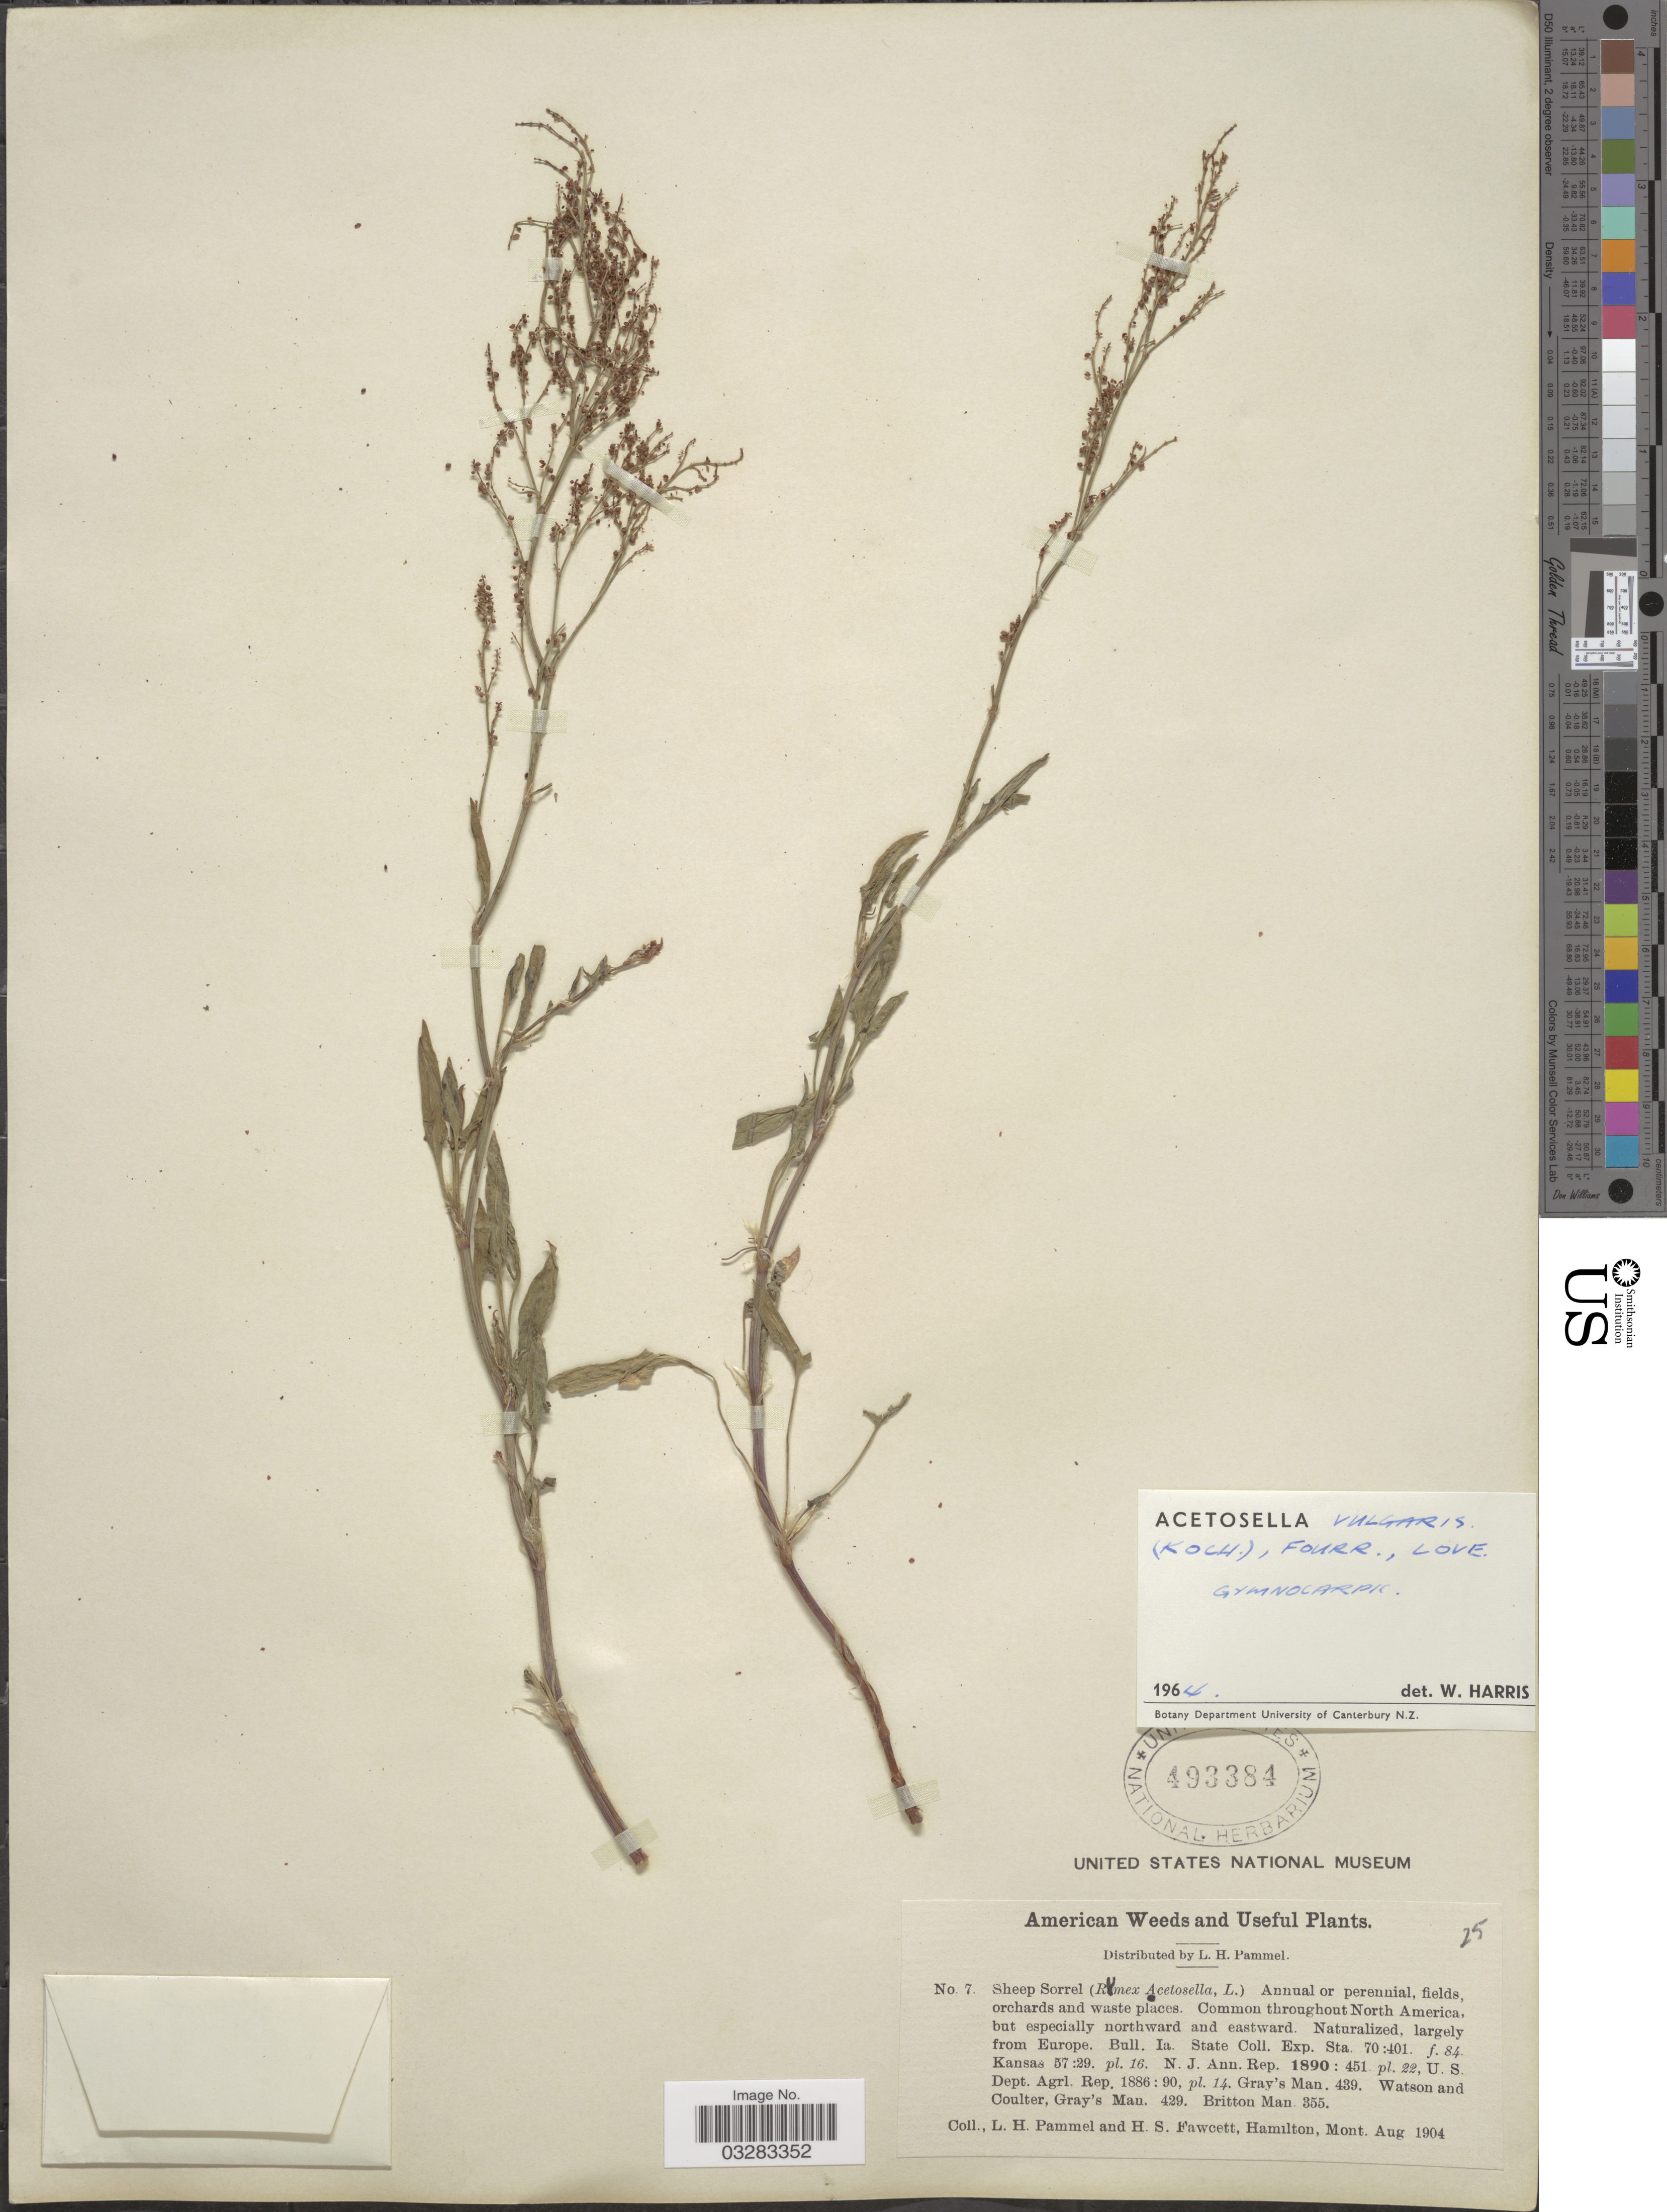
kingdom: Plantae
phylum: Tracheophyta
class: Magnoliopsida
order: Caryophyllales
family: Polygonaceae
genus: Rumex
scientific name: Rumex acetosella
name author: L.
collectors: L. Pammel & H. Fawcett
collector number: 7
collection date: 1904-08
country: United States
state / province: Montana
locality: Hamilton.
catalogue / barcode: US 493384